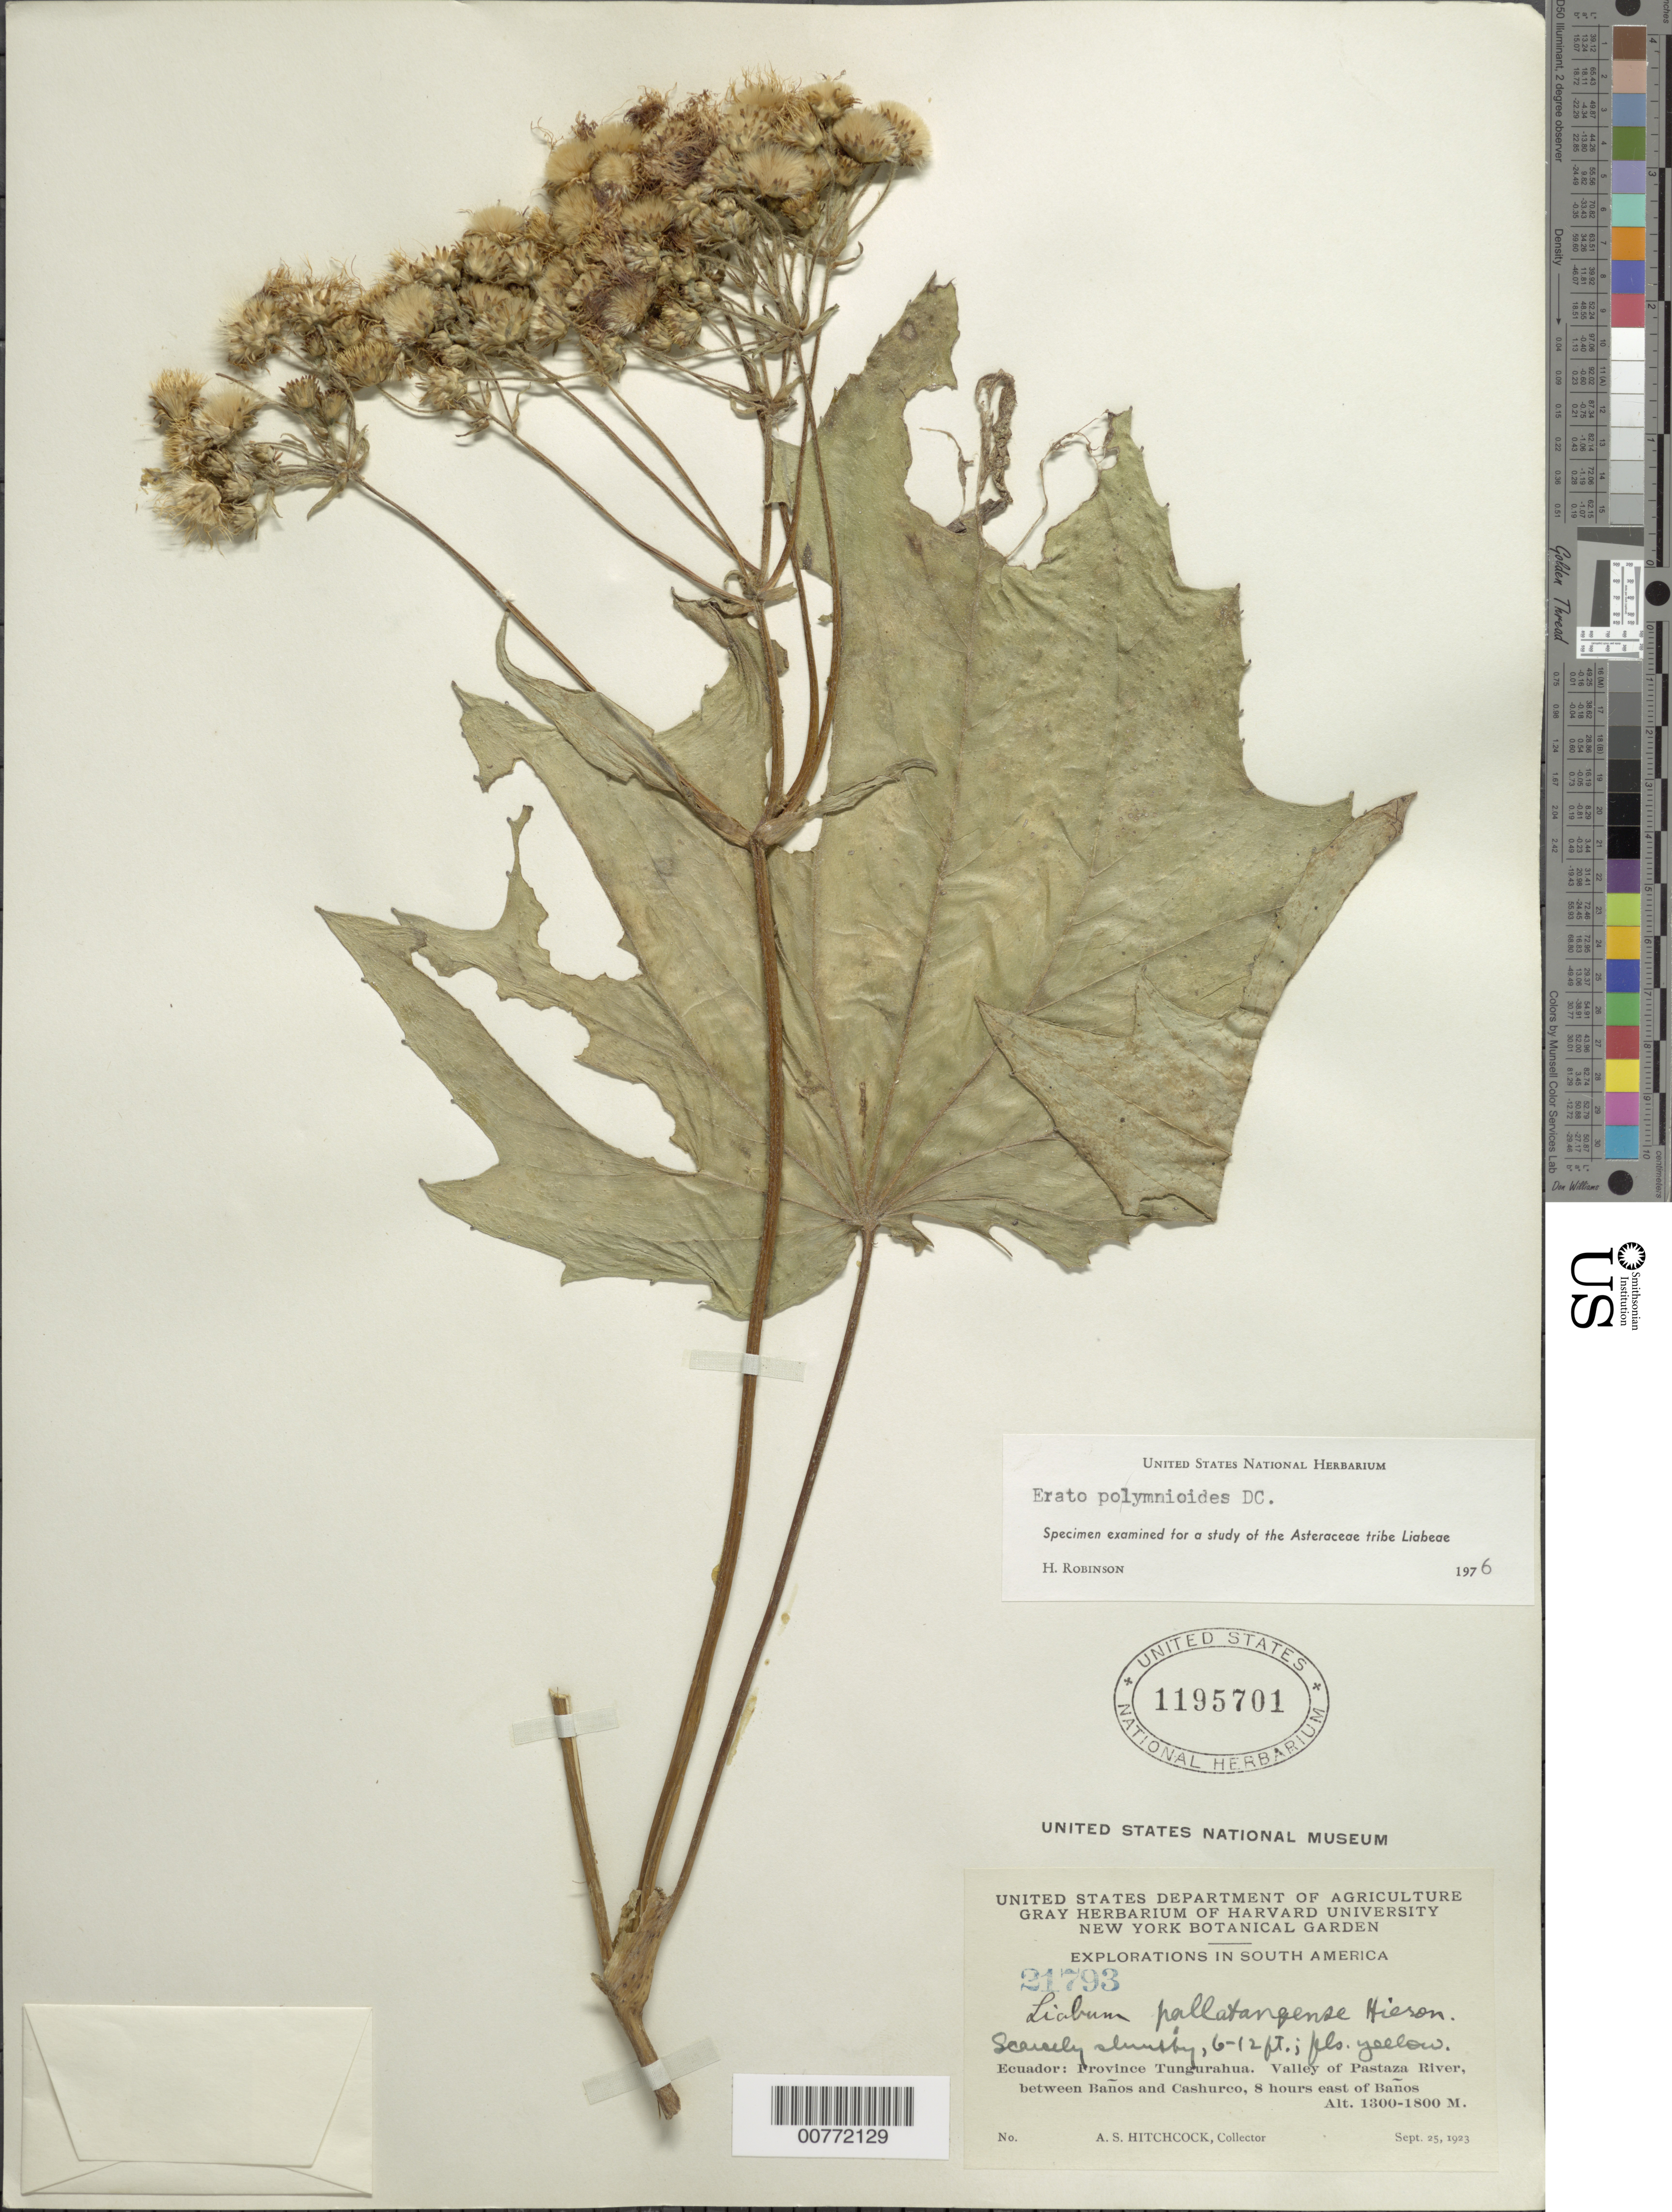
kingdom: Plantae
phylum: Tracheophyta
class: Magnoliopsida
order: Asterales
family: Asteraceae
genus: Erato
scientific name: Erato polymnioides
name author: DC.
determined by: Robinson, Harold E., (US)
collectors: A. S. Hitchcock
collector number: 21793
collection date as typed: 25 September 1923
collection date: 1923-09-25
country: Ecuador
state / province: Tungurahua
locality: Valley of Pastaza river, between Banos and Cashuro, 8 hours E of Banos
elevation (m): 1300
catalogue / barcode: US 1195701